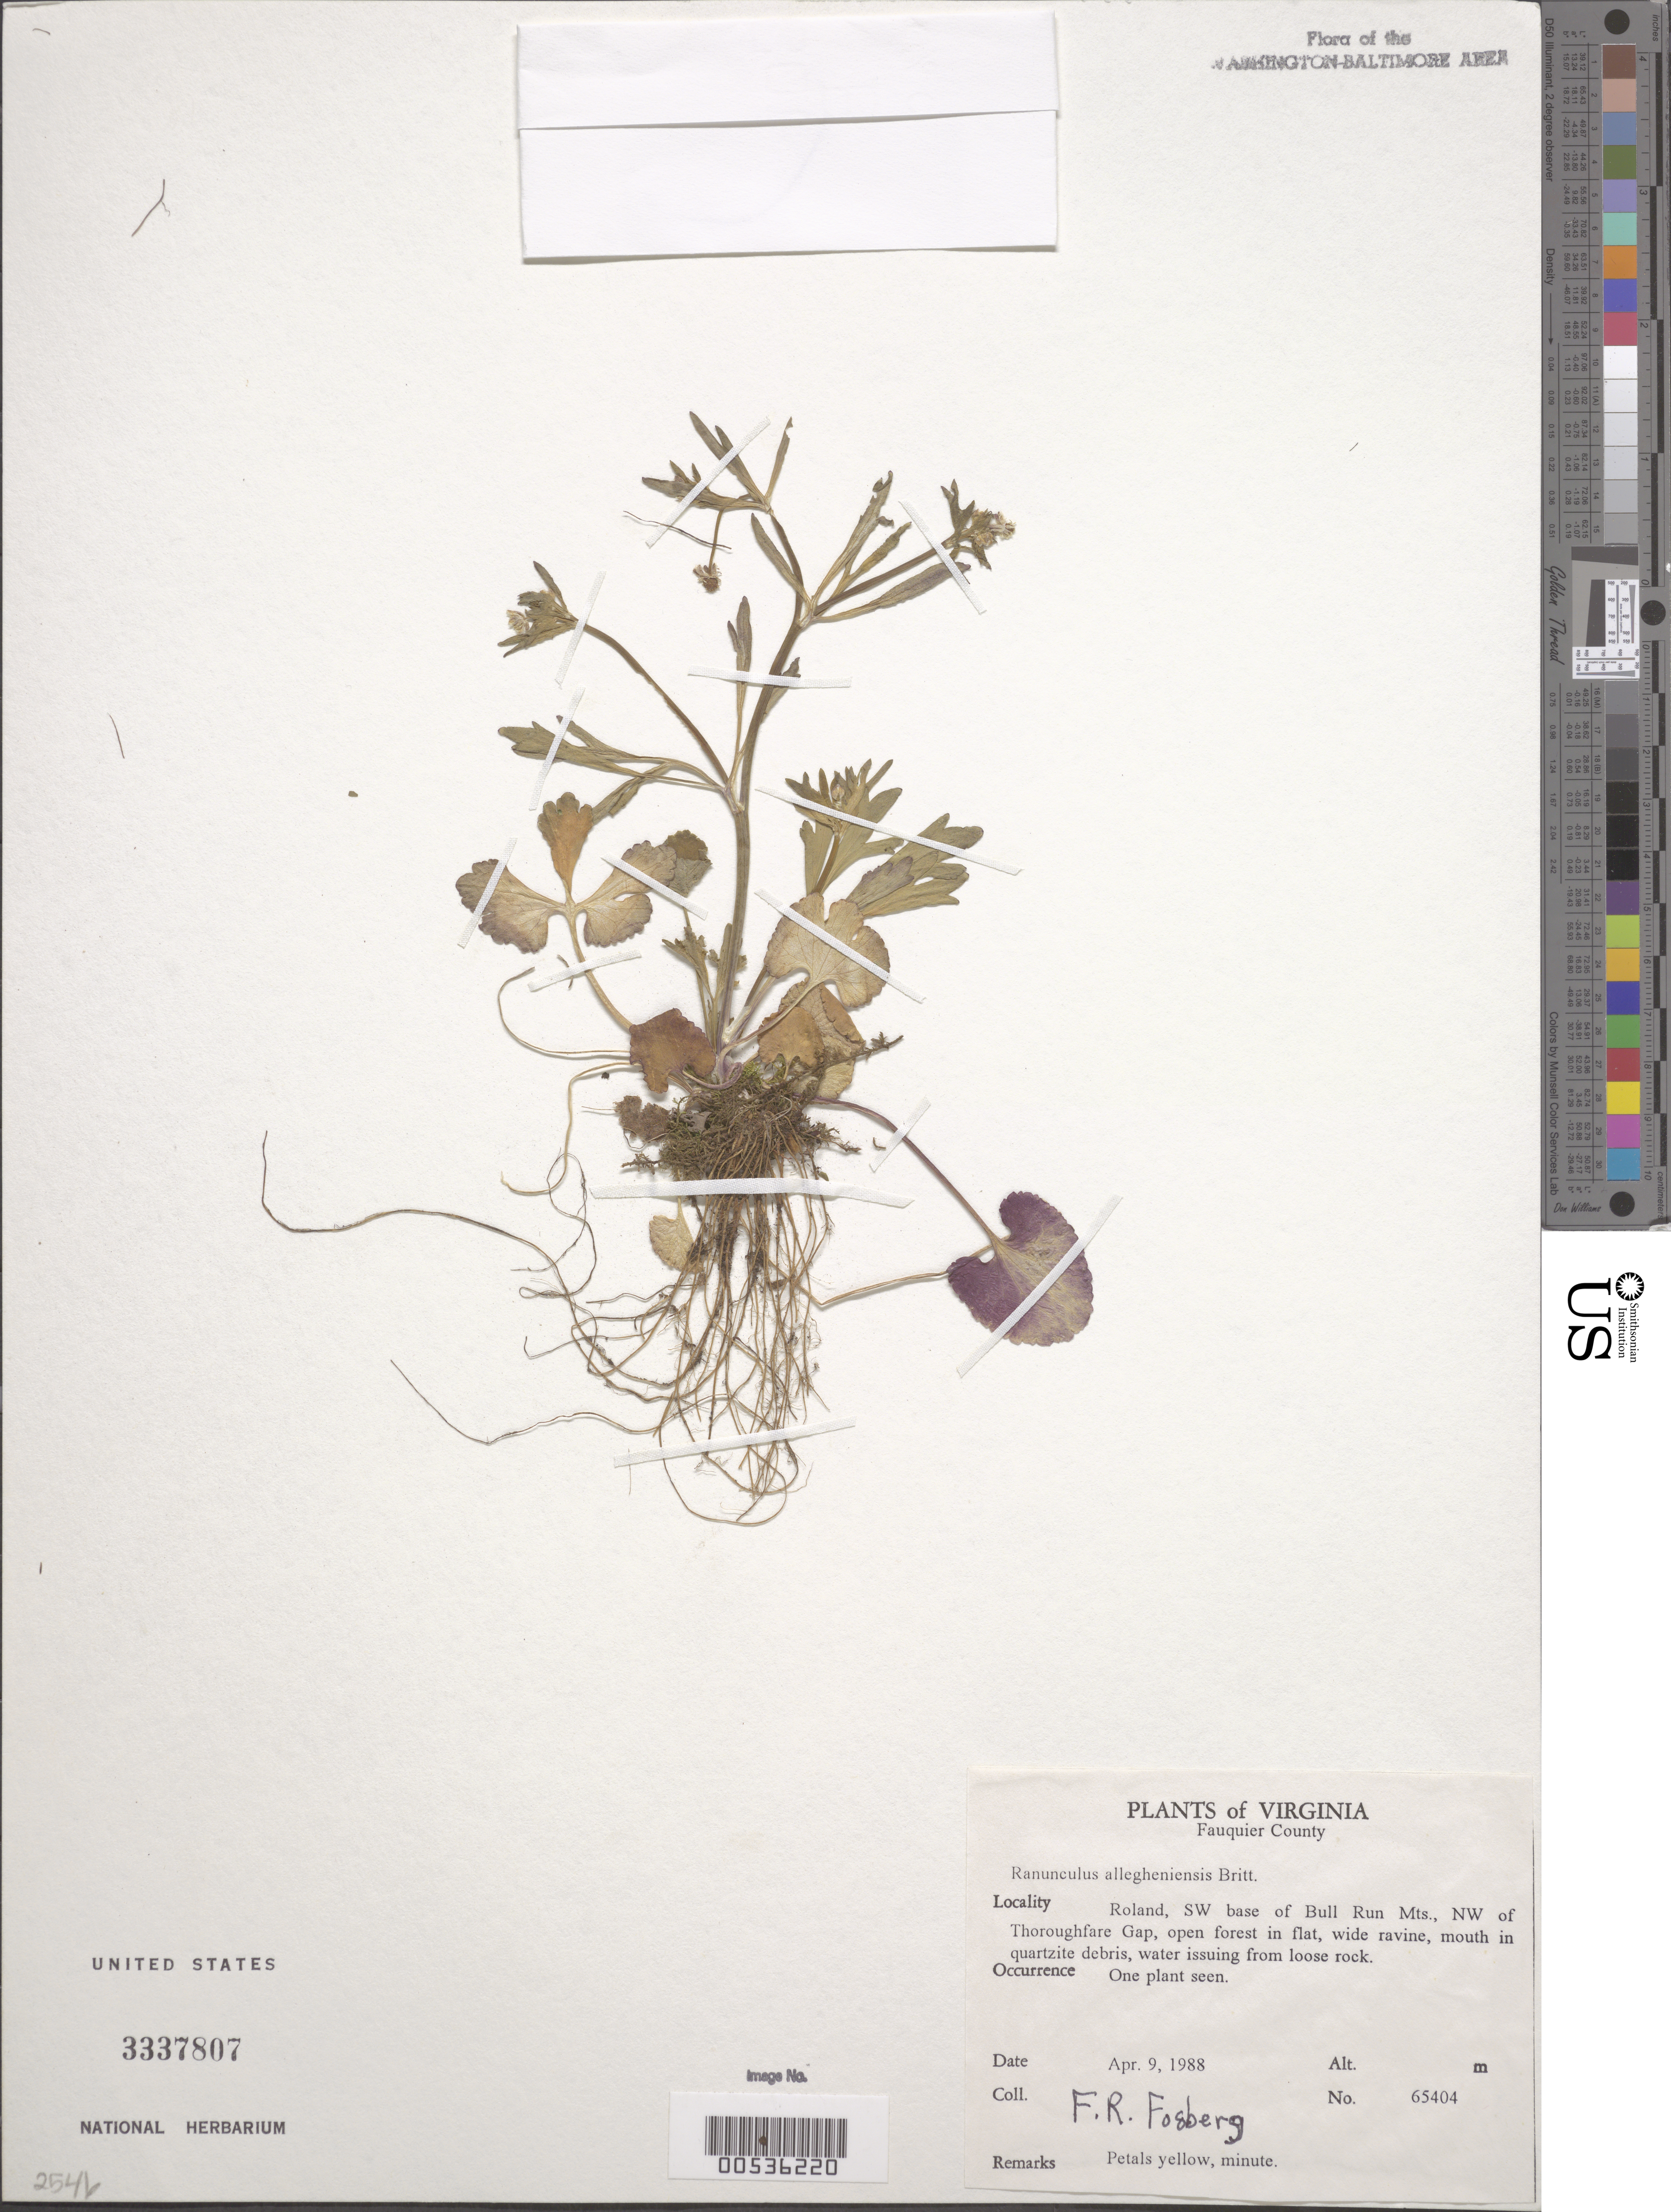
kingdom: Plantae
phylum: Tracheophyta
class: Magnoliopsida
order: Ranunculales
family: Ranunculaceae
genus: Ranunculus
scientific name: Ranunculus allegheniensis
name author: Britton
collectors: F. R. Fosberg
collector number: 65404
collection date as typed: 09 Apr 1988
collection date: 1988-04-09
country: United States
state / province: Virginia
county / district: Fauquier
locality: Roland, SW base of Bull Run Mts., NW of Thorofare Gap Bull Run Mts.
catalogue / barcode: US 3337807